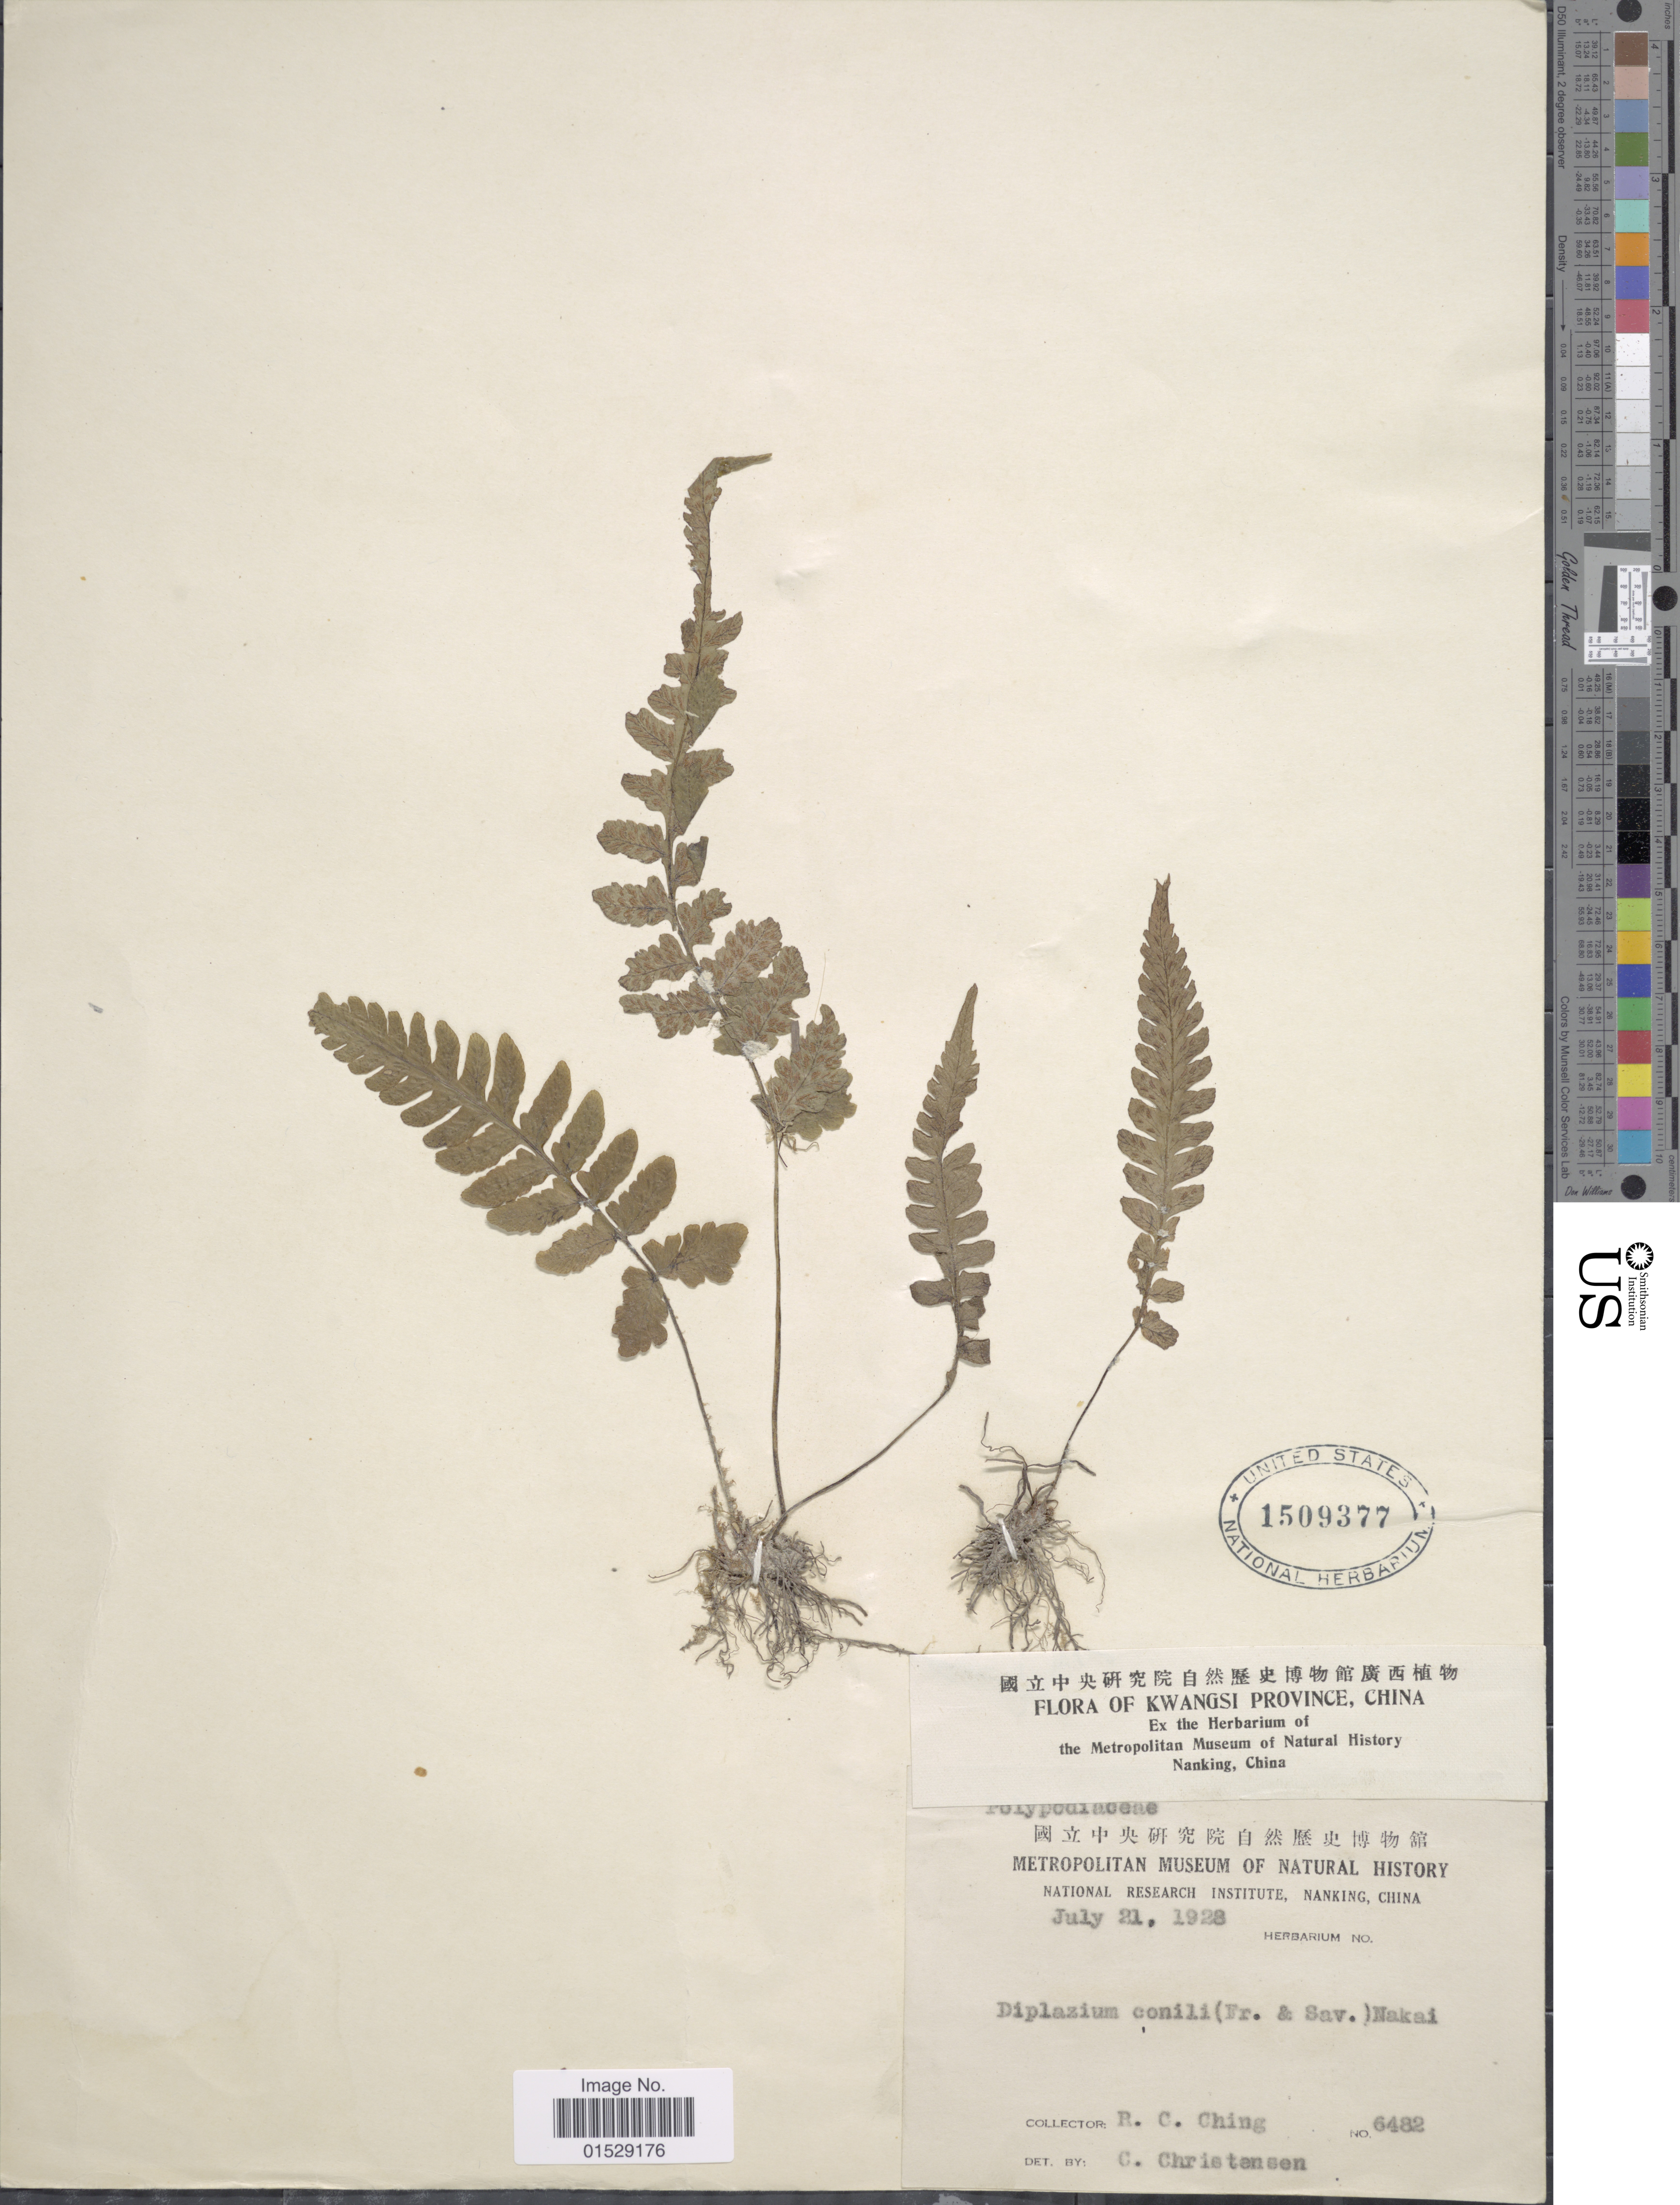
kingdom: Plantae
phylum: Tracheophyta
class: Polypodiopsida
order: Polypodiales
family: Athyriaceae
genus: Deparia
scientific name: Deparia petersenii var. grammitoides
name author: (C. Presl) H. Ohba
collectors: R. C. Ching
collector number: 6482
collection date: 1928-07-21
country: China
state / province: Guangxi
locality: Kwangsi Province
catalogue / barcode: US 1509377